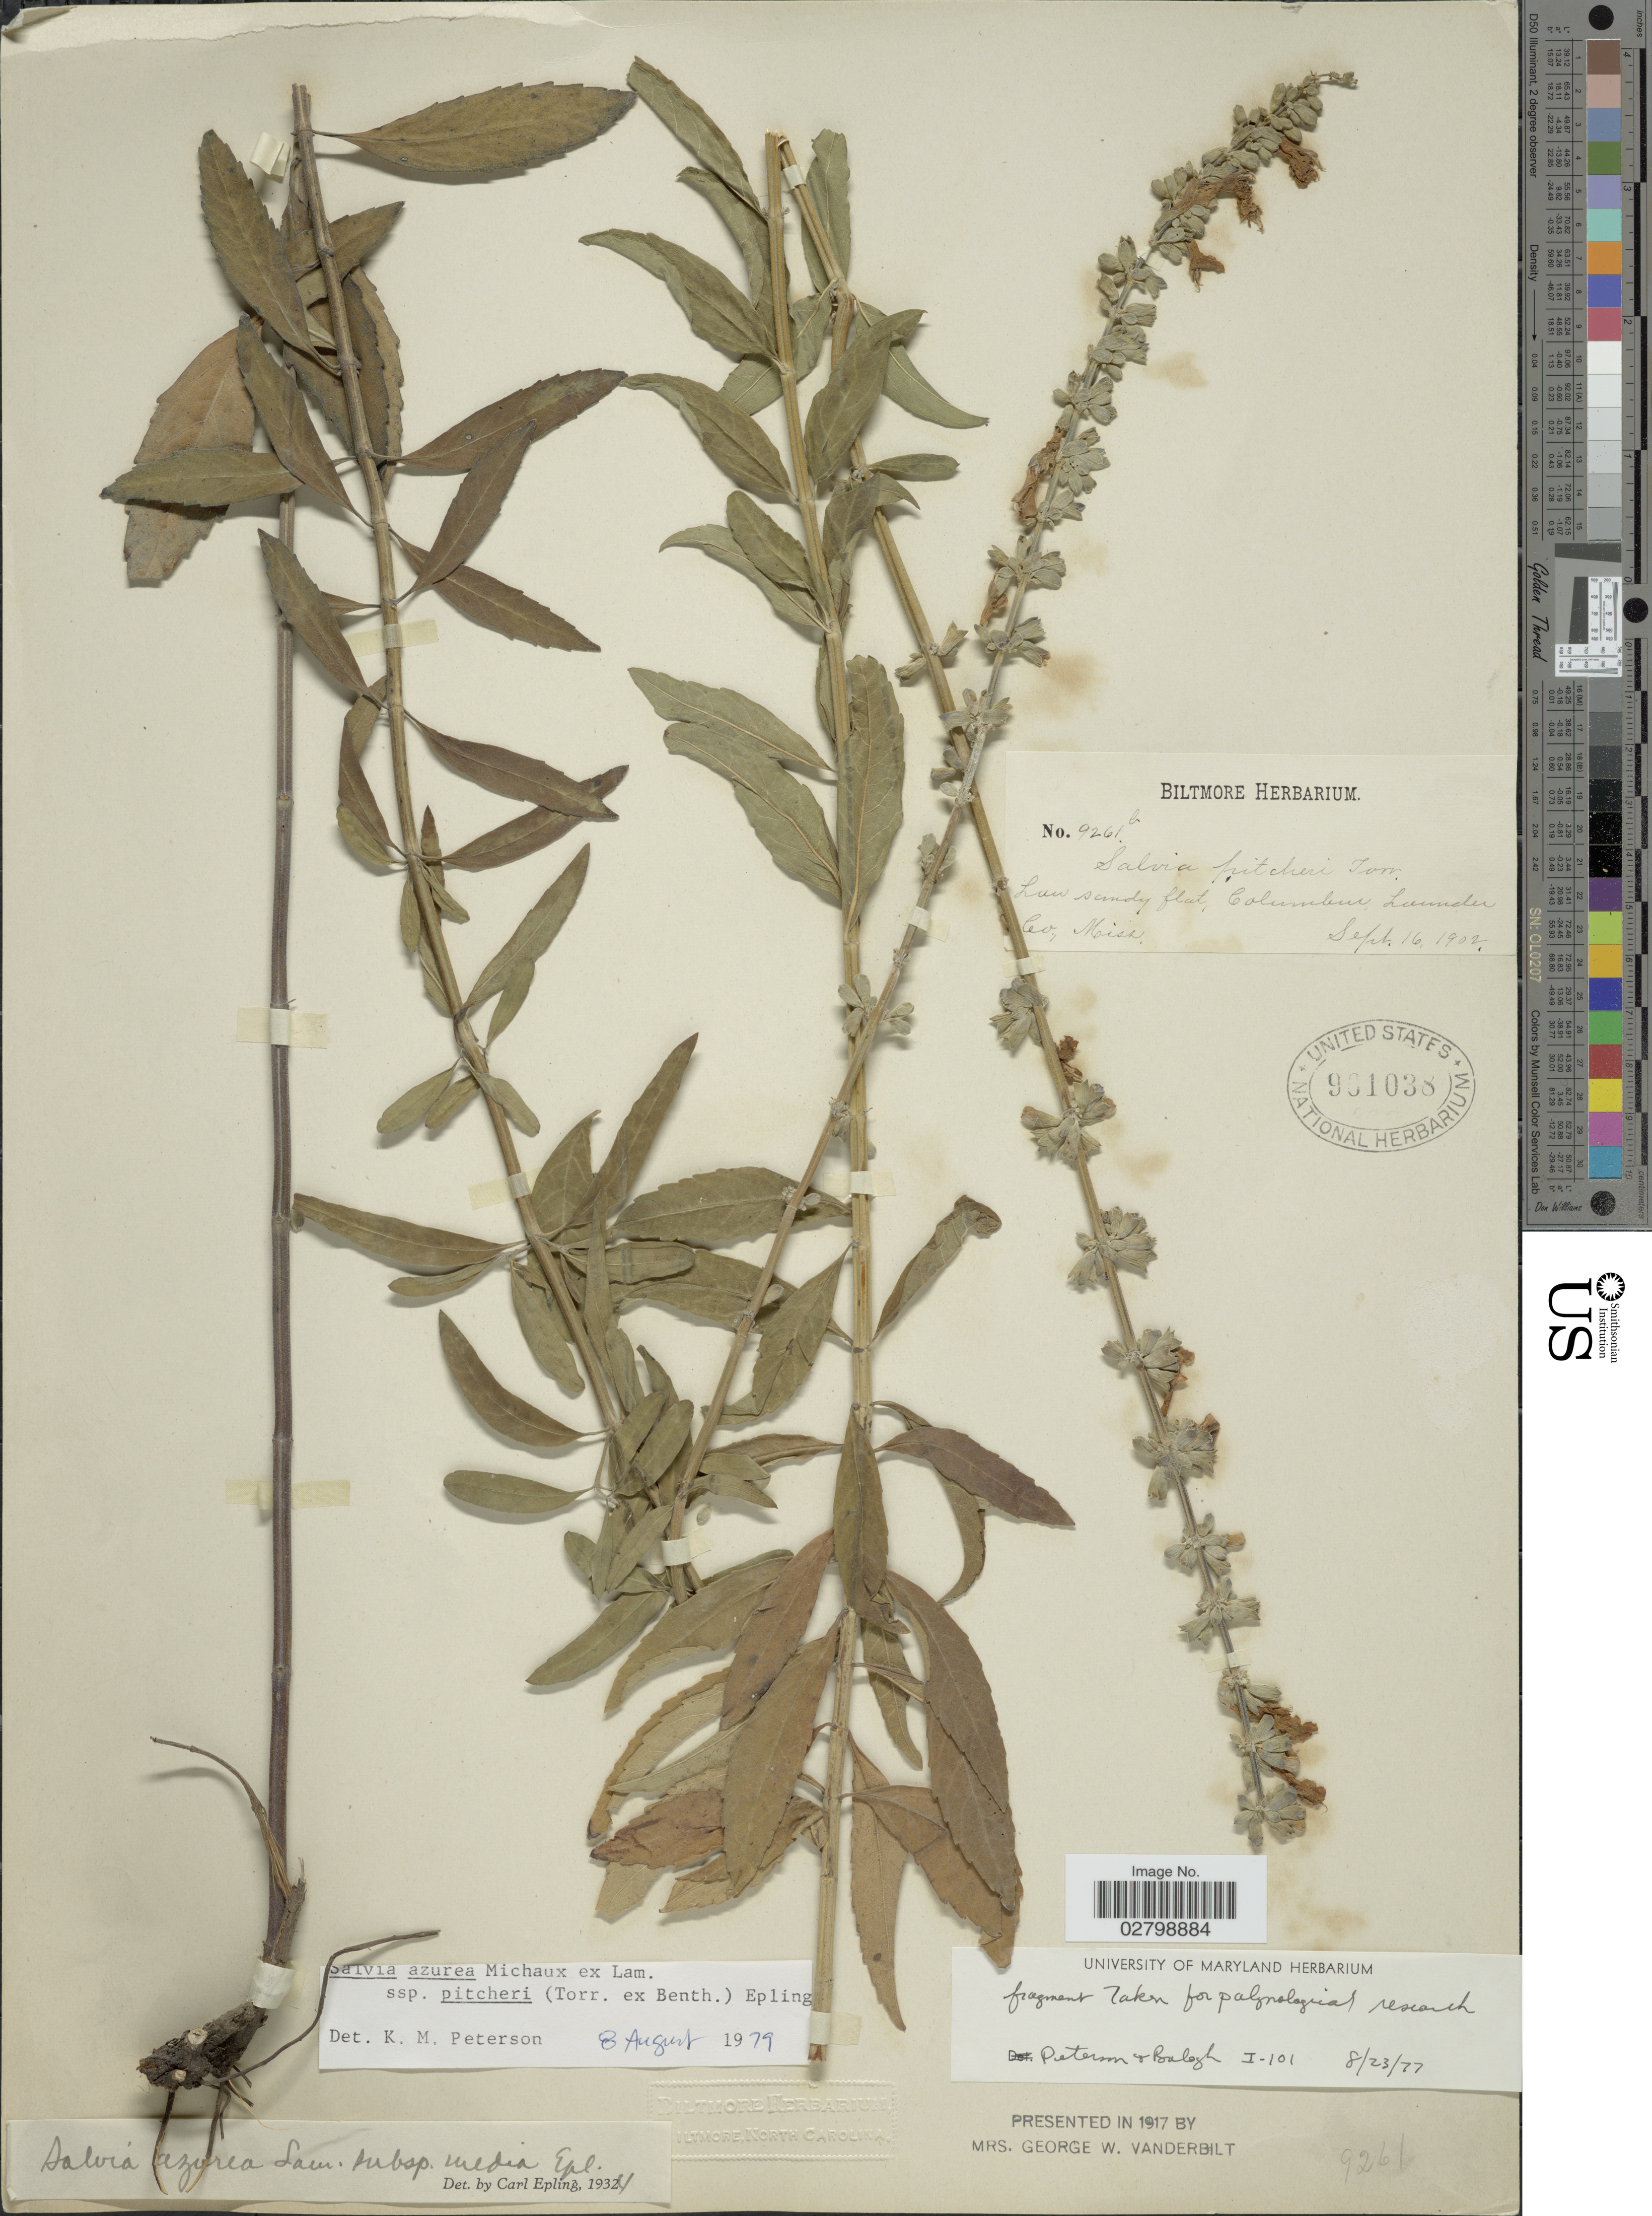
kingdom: Plantae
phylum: Tracheophyta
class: Magnoliopsida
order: Lamiales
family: Lamiaceae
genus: Salvia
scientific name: Salvia azurea subsp. pitcheri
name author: Michx. ex Lam.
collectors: ex herb. Biltmore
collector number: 9261b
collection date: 1902-09-16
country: United States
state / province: Mississippi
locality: Columbus Lowndes Co.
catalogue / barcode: US 961038